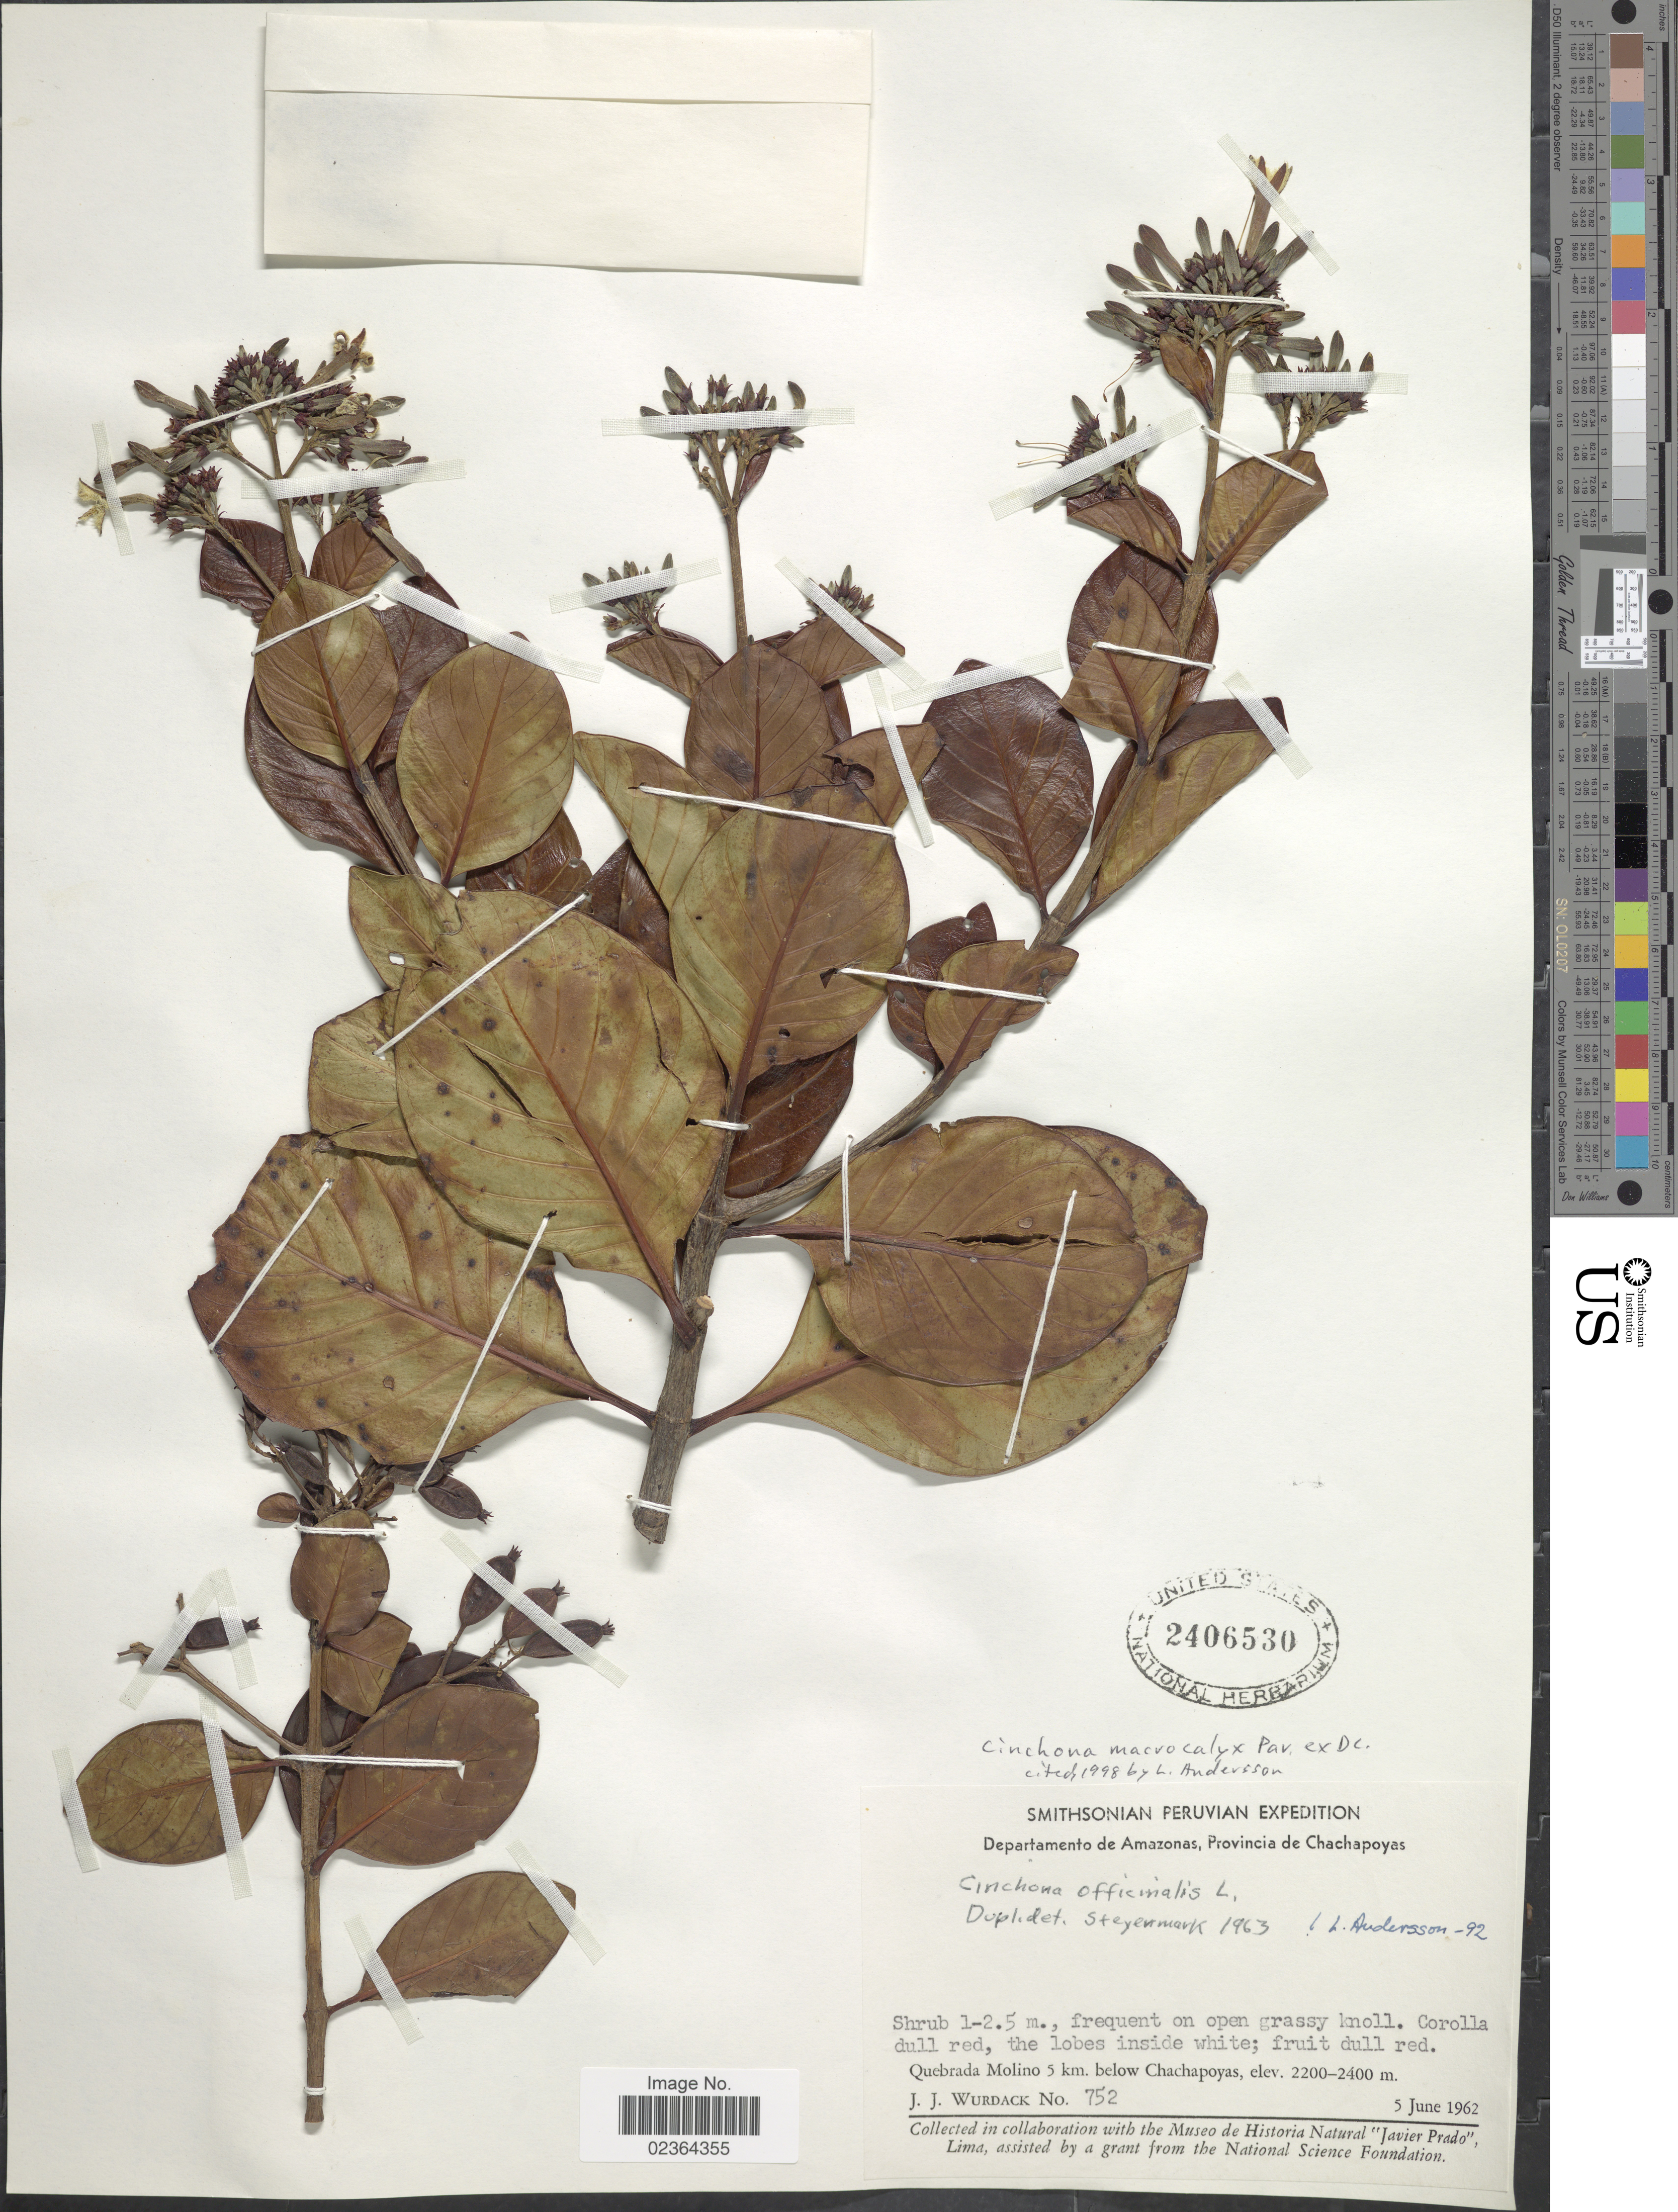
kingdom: Plantae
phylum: Tracheophyta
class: Magnoliopsida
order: Gentianales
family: Rubiaceae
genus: Cinchona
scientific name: Cinchona macrocalyx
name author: Pav. ex DC.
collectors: J. J. Wurdack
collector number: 752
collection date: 1962-06-05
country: Peru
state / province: Amazonas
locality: Departamento de Amazonas, Province of Chachapoyas, Quebrada Molino 5 km. below Chachapoyas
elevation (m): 2200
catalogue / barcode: US 2406530